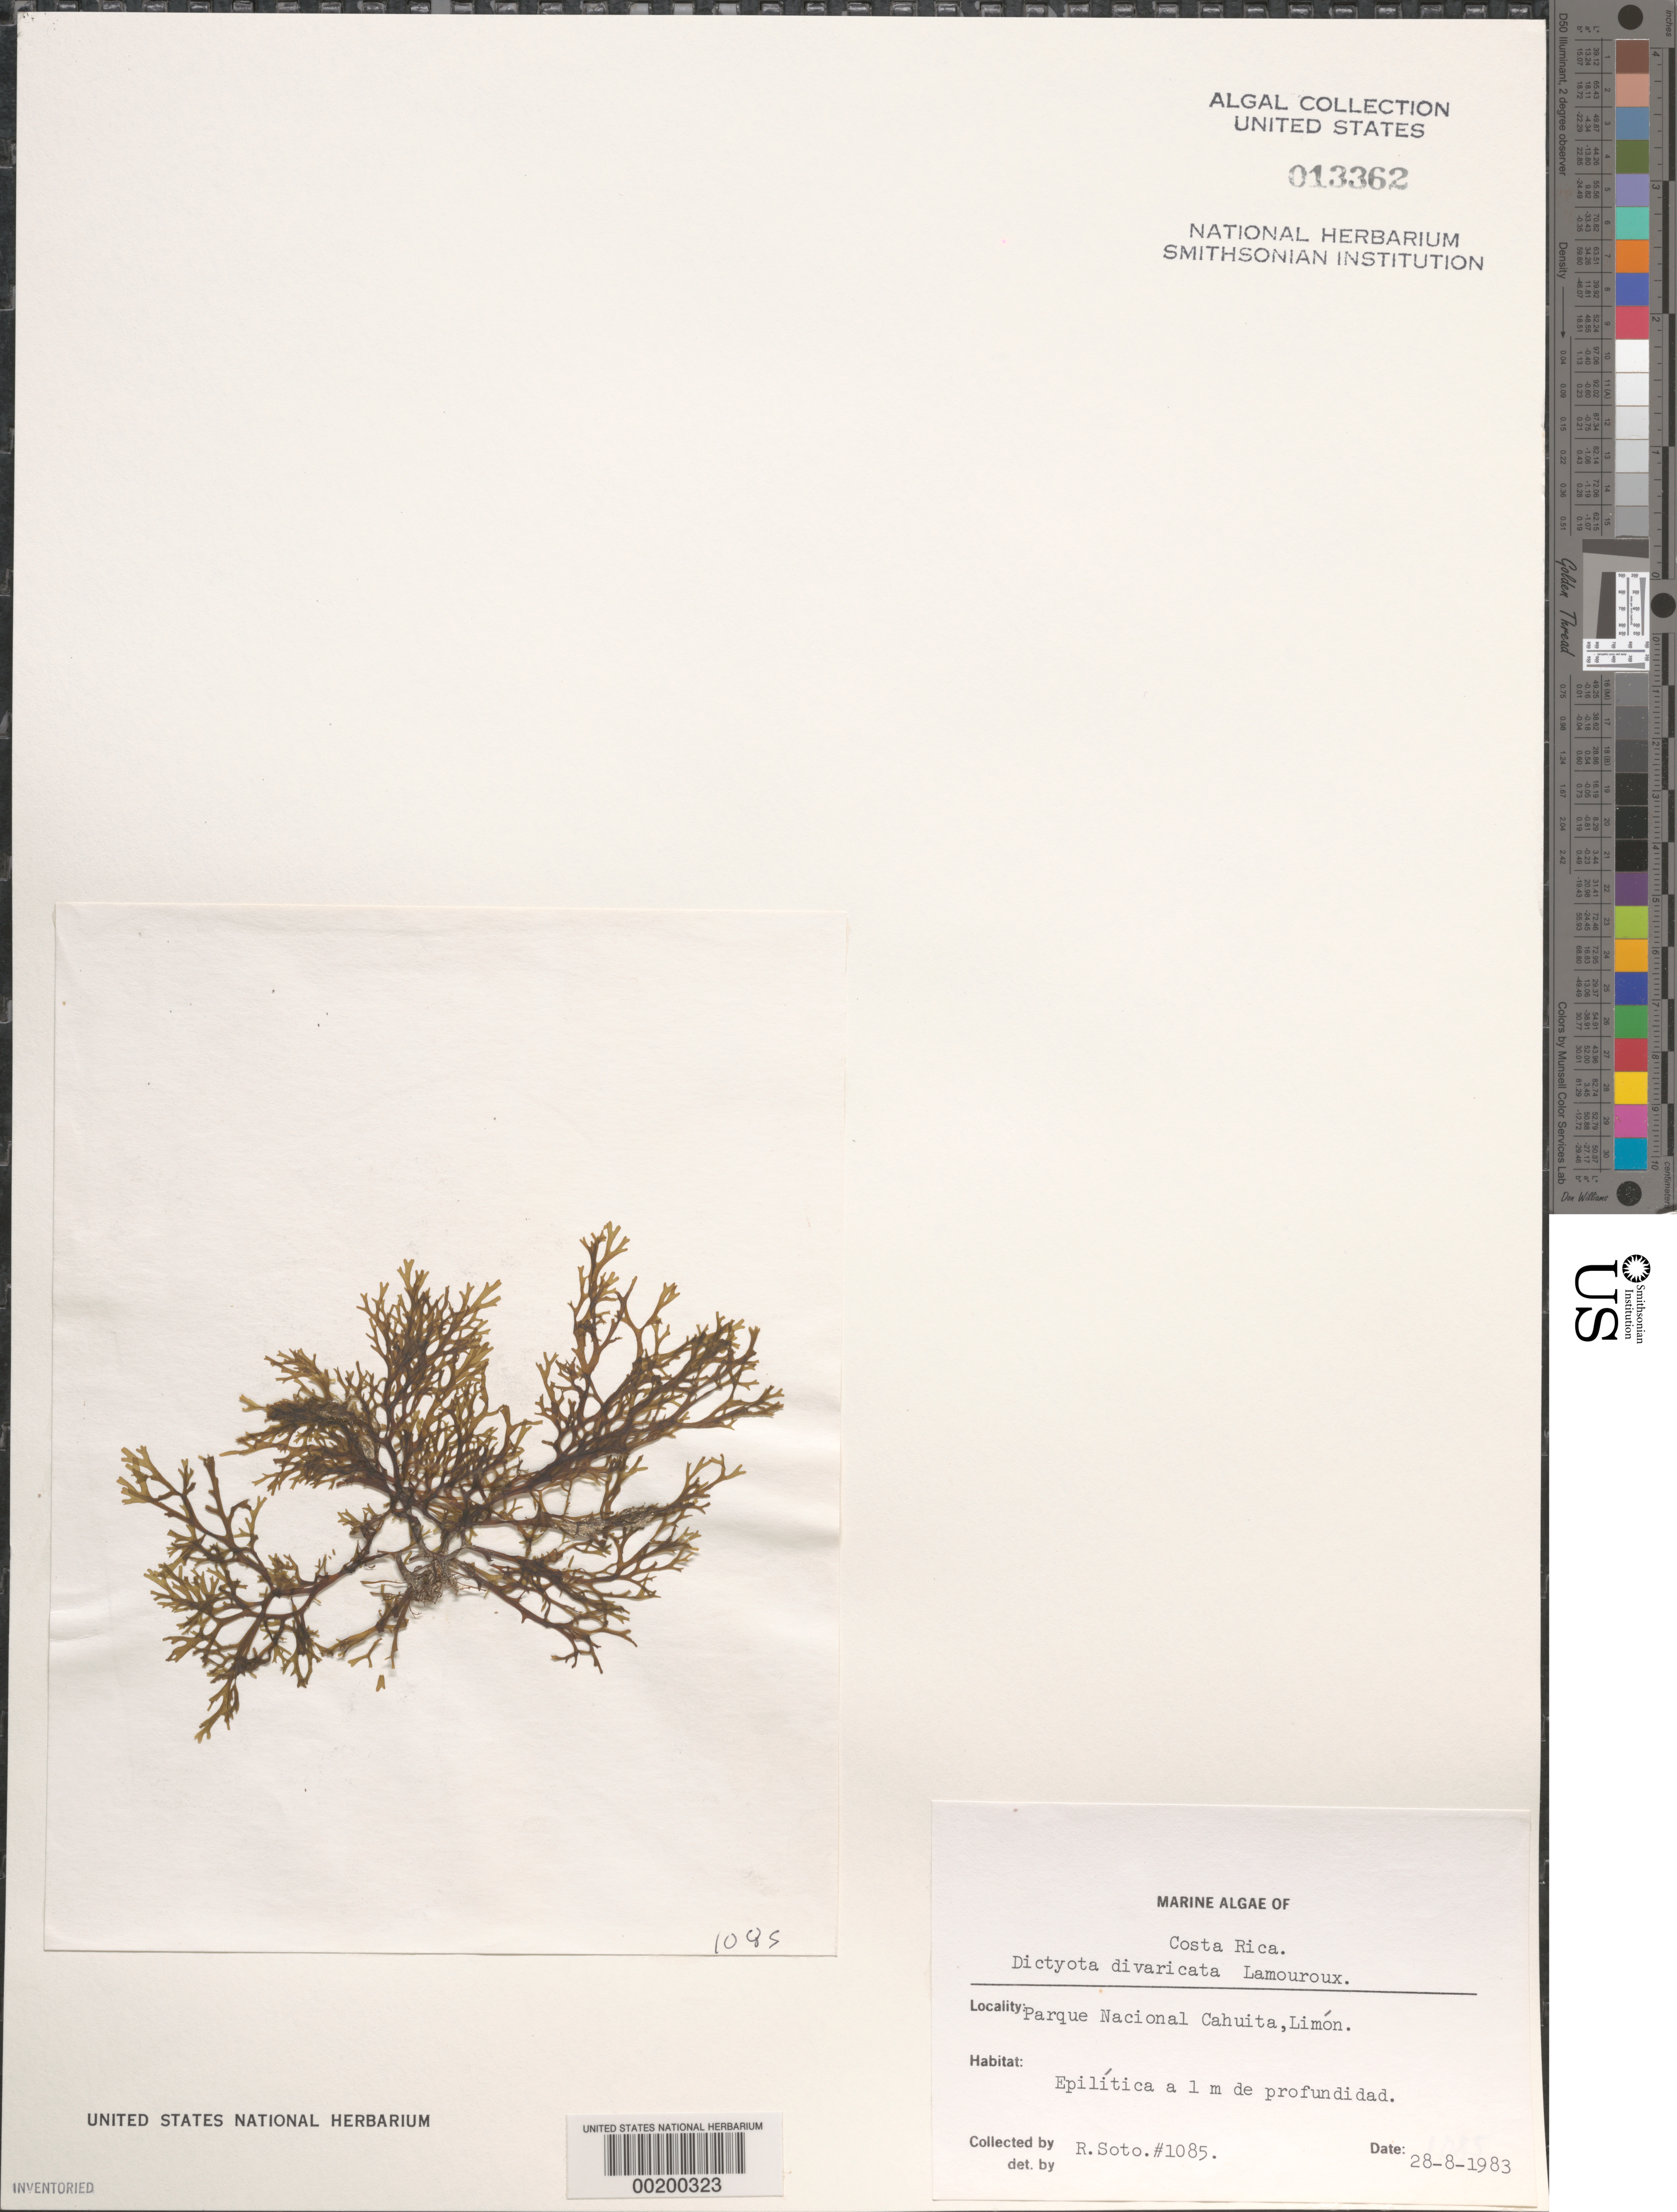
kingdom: Chromista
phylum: Ochrophyta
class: Phaeophyceae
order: Dictyotales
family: Dictyotaceae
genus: Dictyota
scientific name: Dictyota divaricata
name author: J.V.Lamouroux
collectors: R. Soto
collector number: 1085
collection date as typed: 28 Aug 1983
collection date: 1983-08-28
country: Costa Rica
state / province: Limón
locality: Parque Nacional Cahuita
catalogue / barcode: US 13362